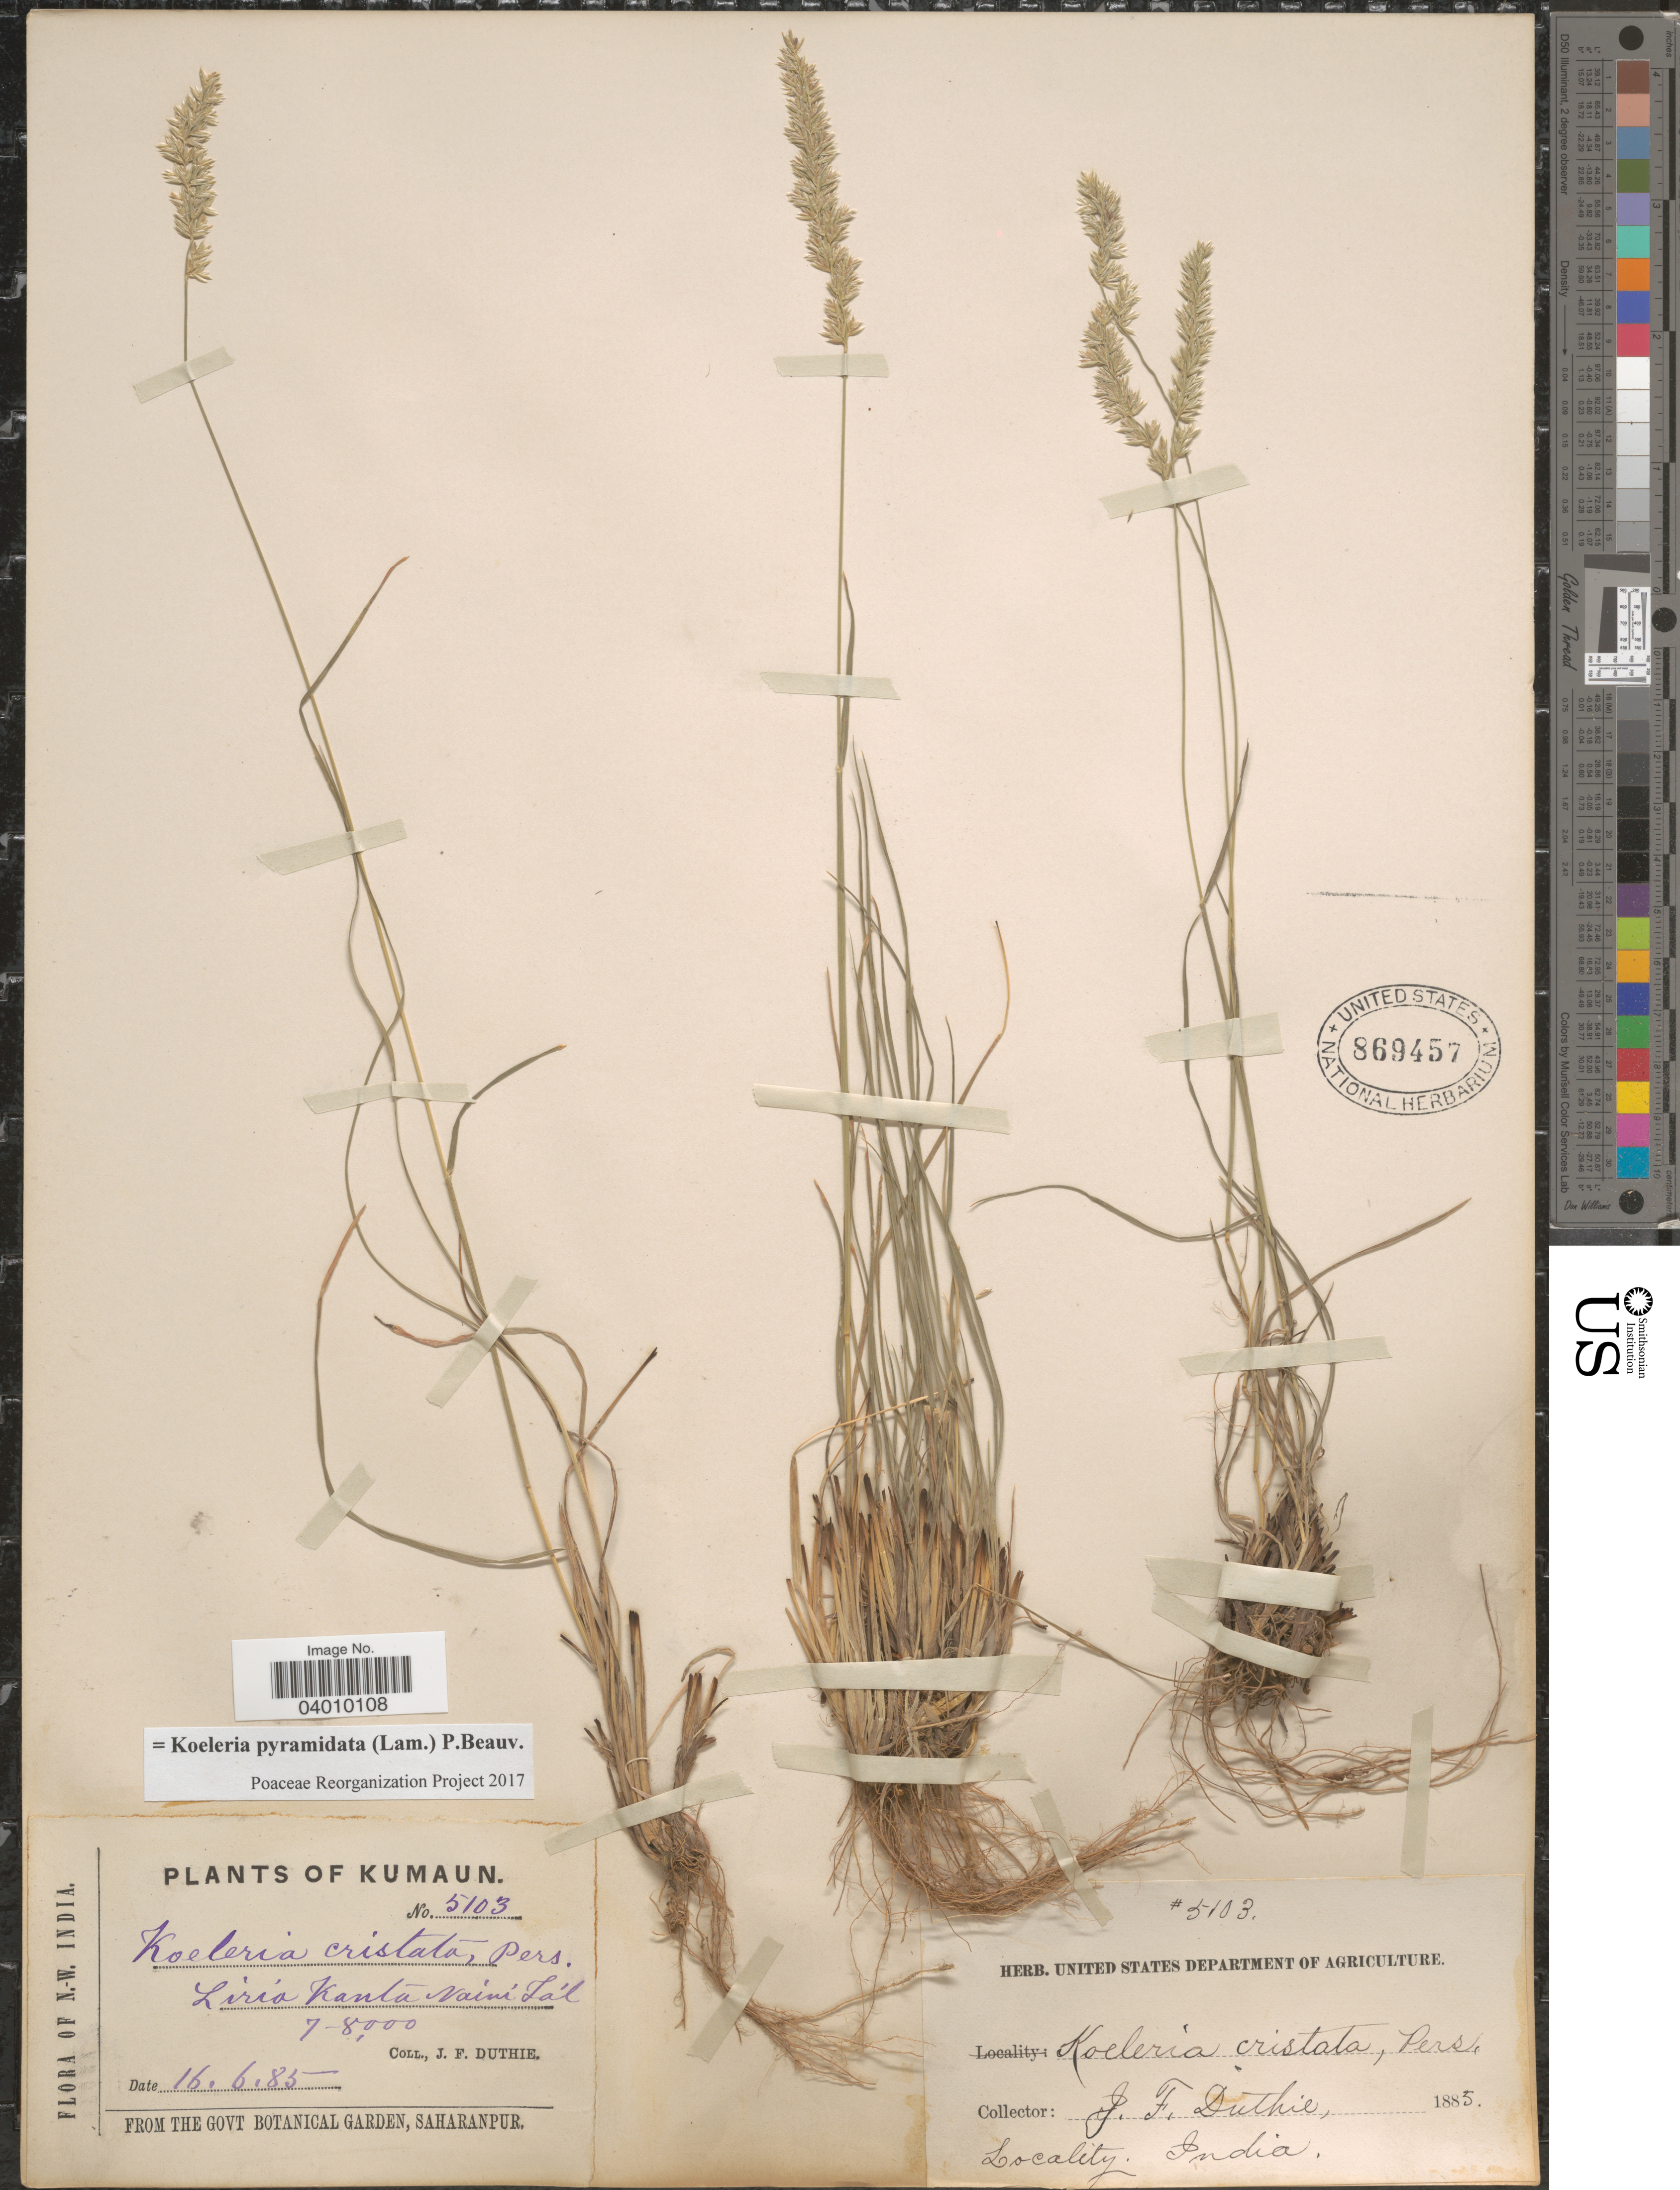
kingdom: Plantae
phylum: Tracheophyta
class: Liliopsida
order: Poales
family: Poaceae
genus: Koeleria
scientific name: Koeleria pyramidata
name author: (Lam.) P. Beauv.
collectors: J. F. Duthie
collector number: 5103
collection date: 1885-06-16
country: India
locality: N.-W. India. Kumaun. Liria Kanta Naini Tal.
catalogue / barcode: US 869457